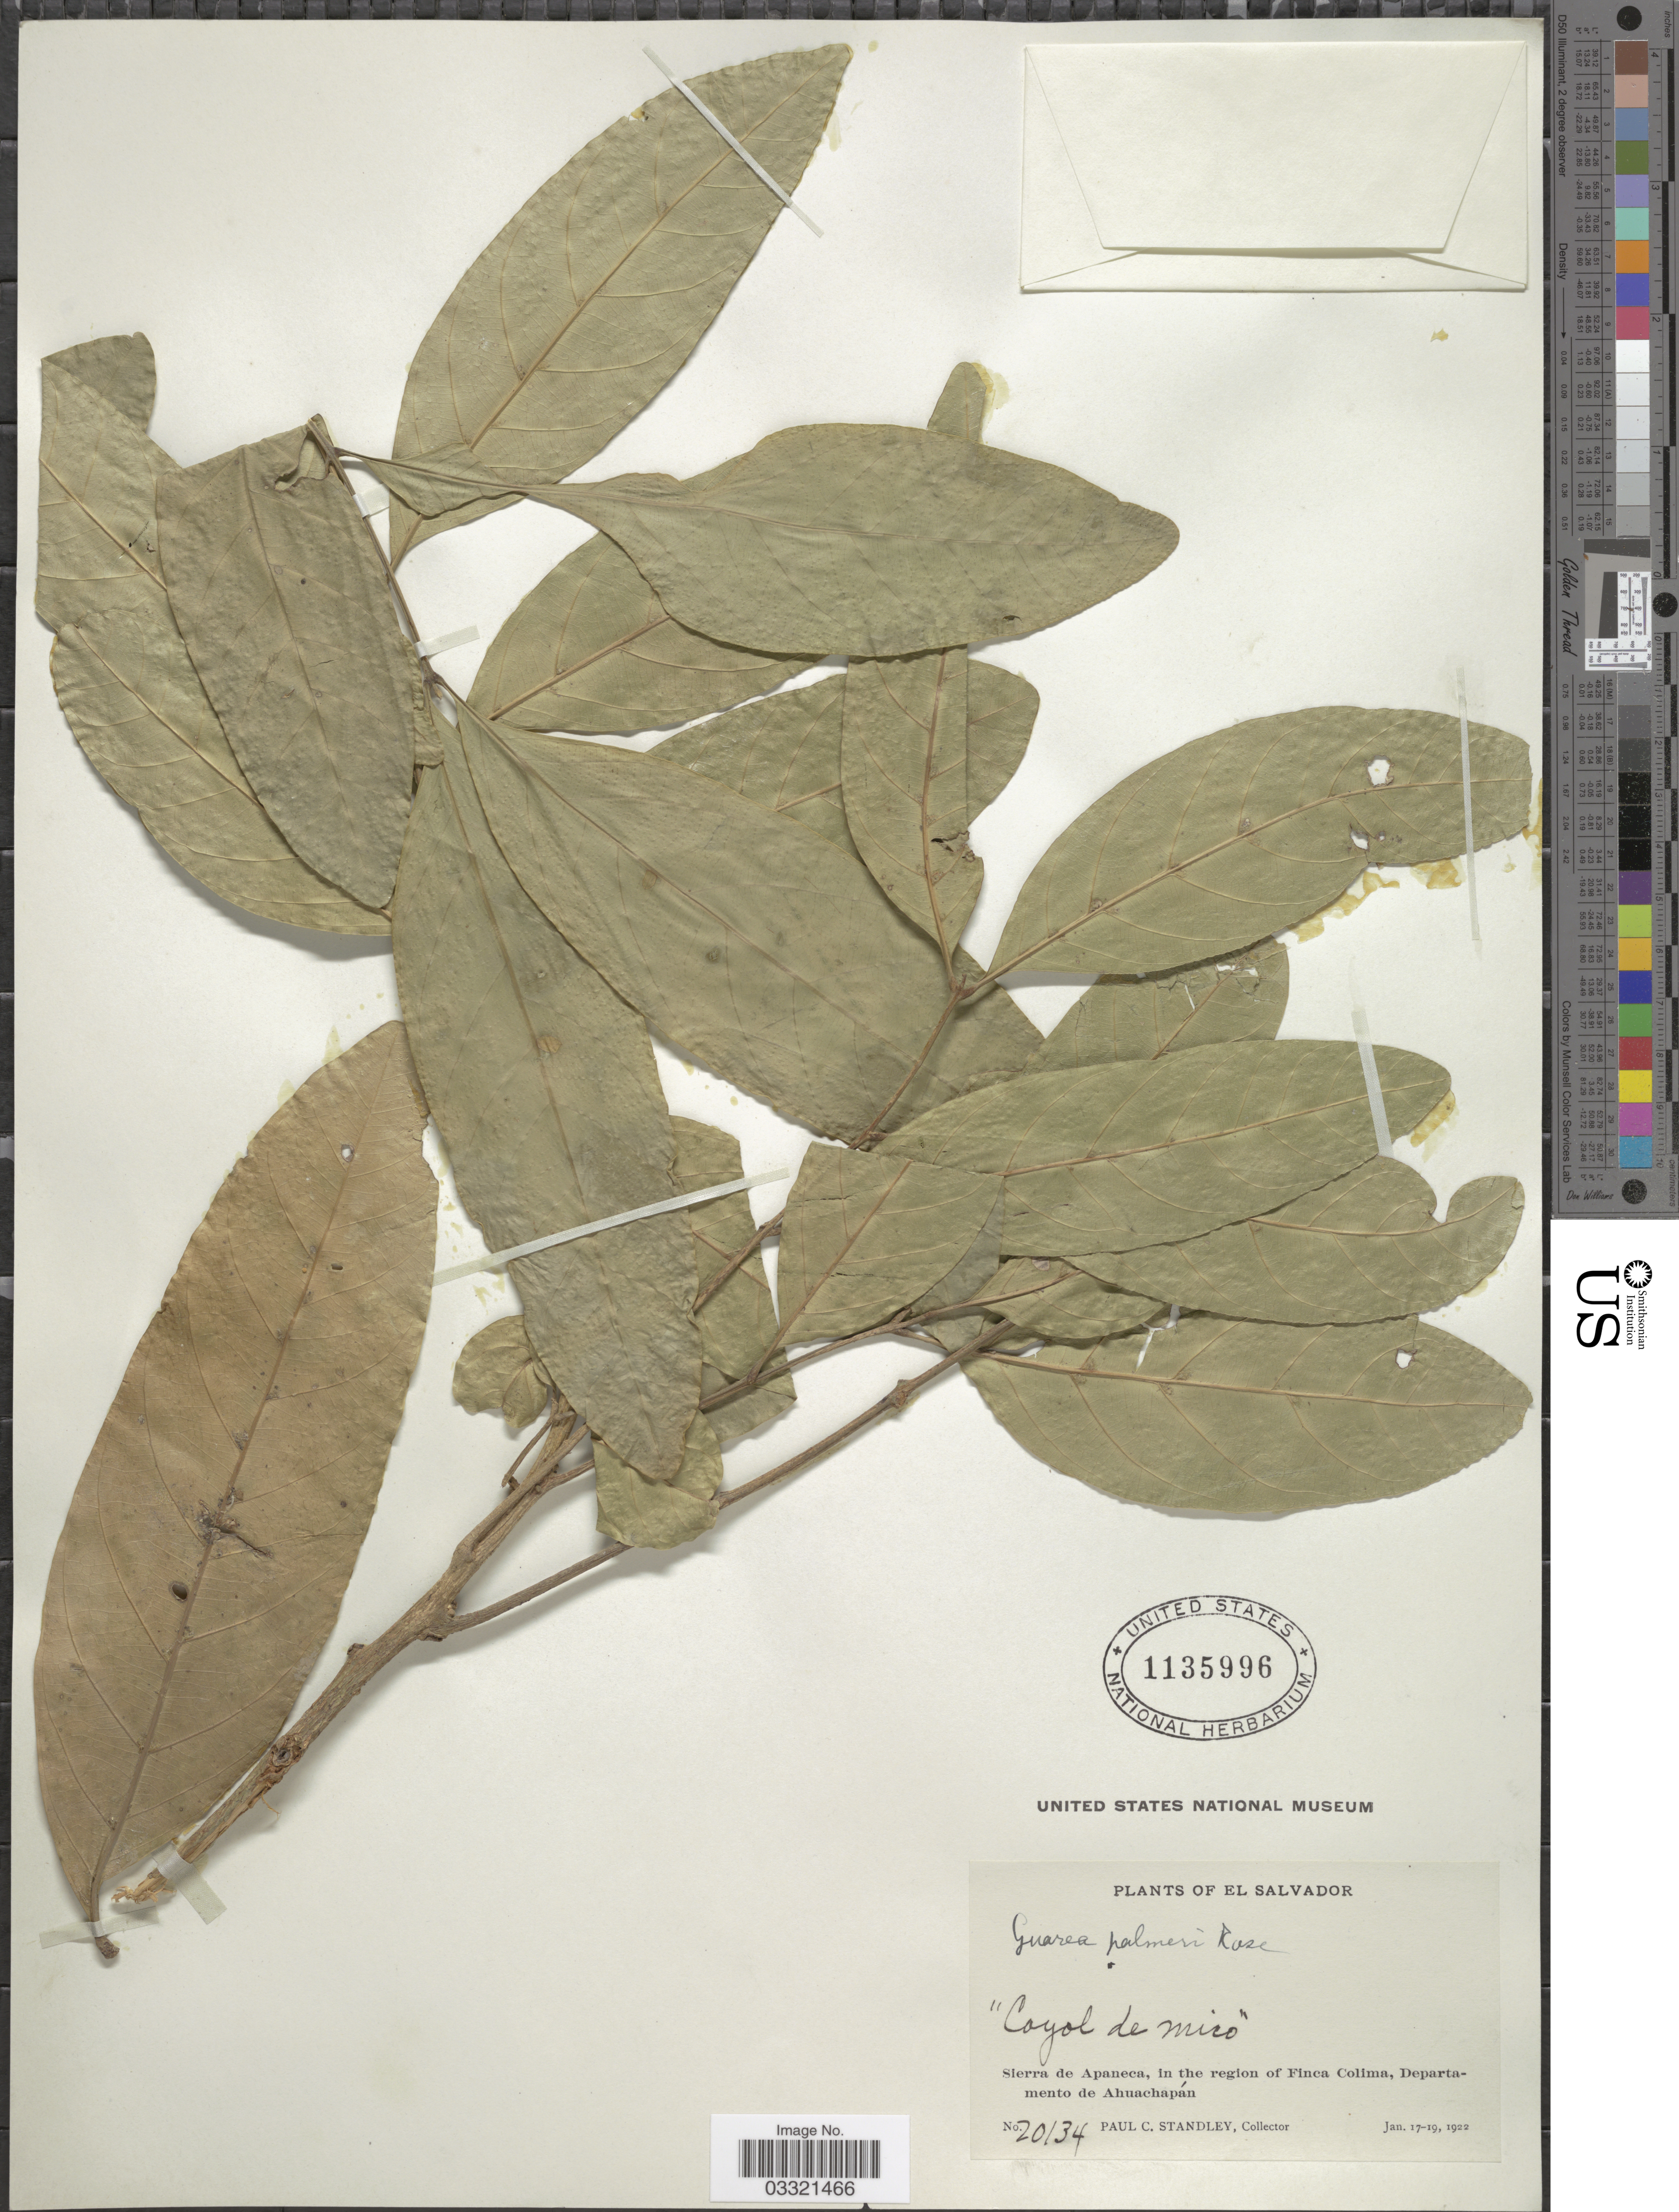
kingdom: Plantae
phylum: Tracheophyta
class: Magnoliopsida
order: Sapindales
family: Meliaceae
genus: Guarea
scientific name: Guarea palmeri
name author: Rose ex C. DC.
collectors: P. C. Standley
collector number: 20134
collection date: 1922-01-17/1922-01-19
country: El Salvador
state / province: Ahuachapan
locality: Sierra de Apaneca, in the region of Finca Colima, Departamento de Ahuachapán.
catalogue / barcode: US 1135996